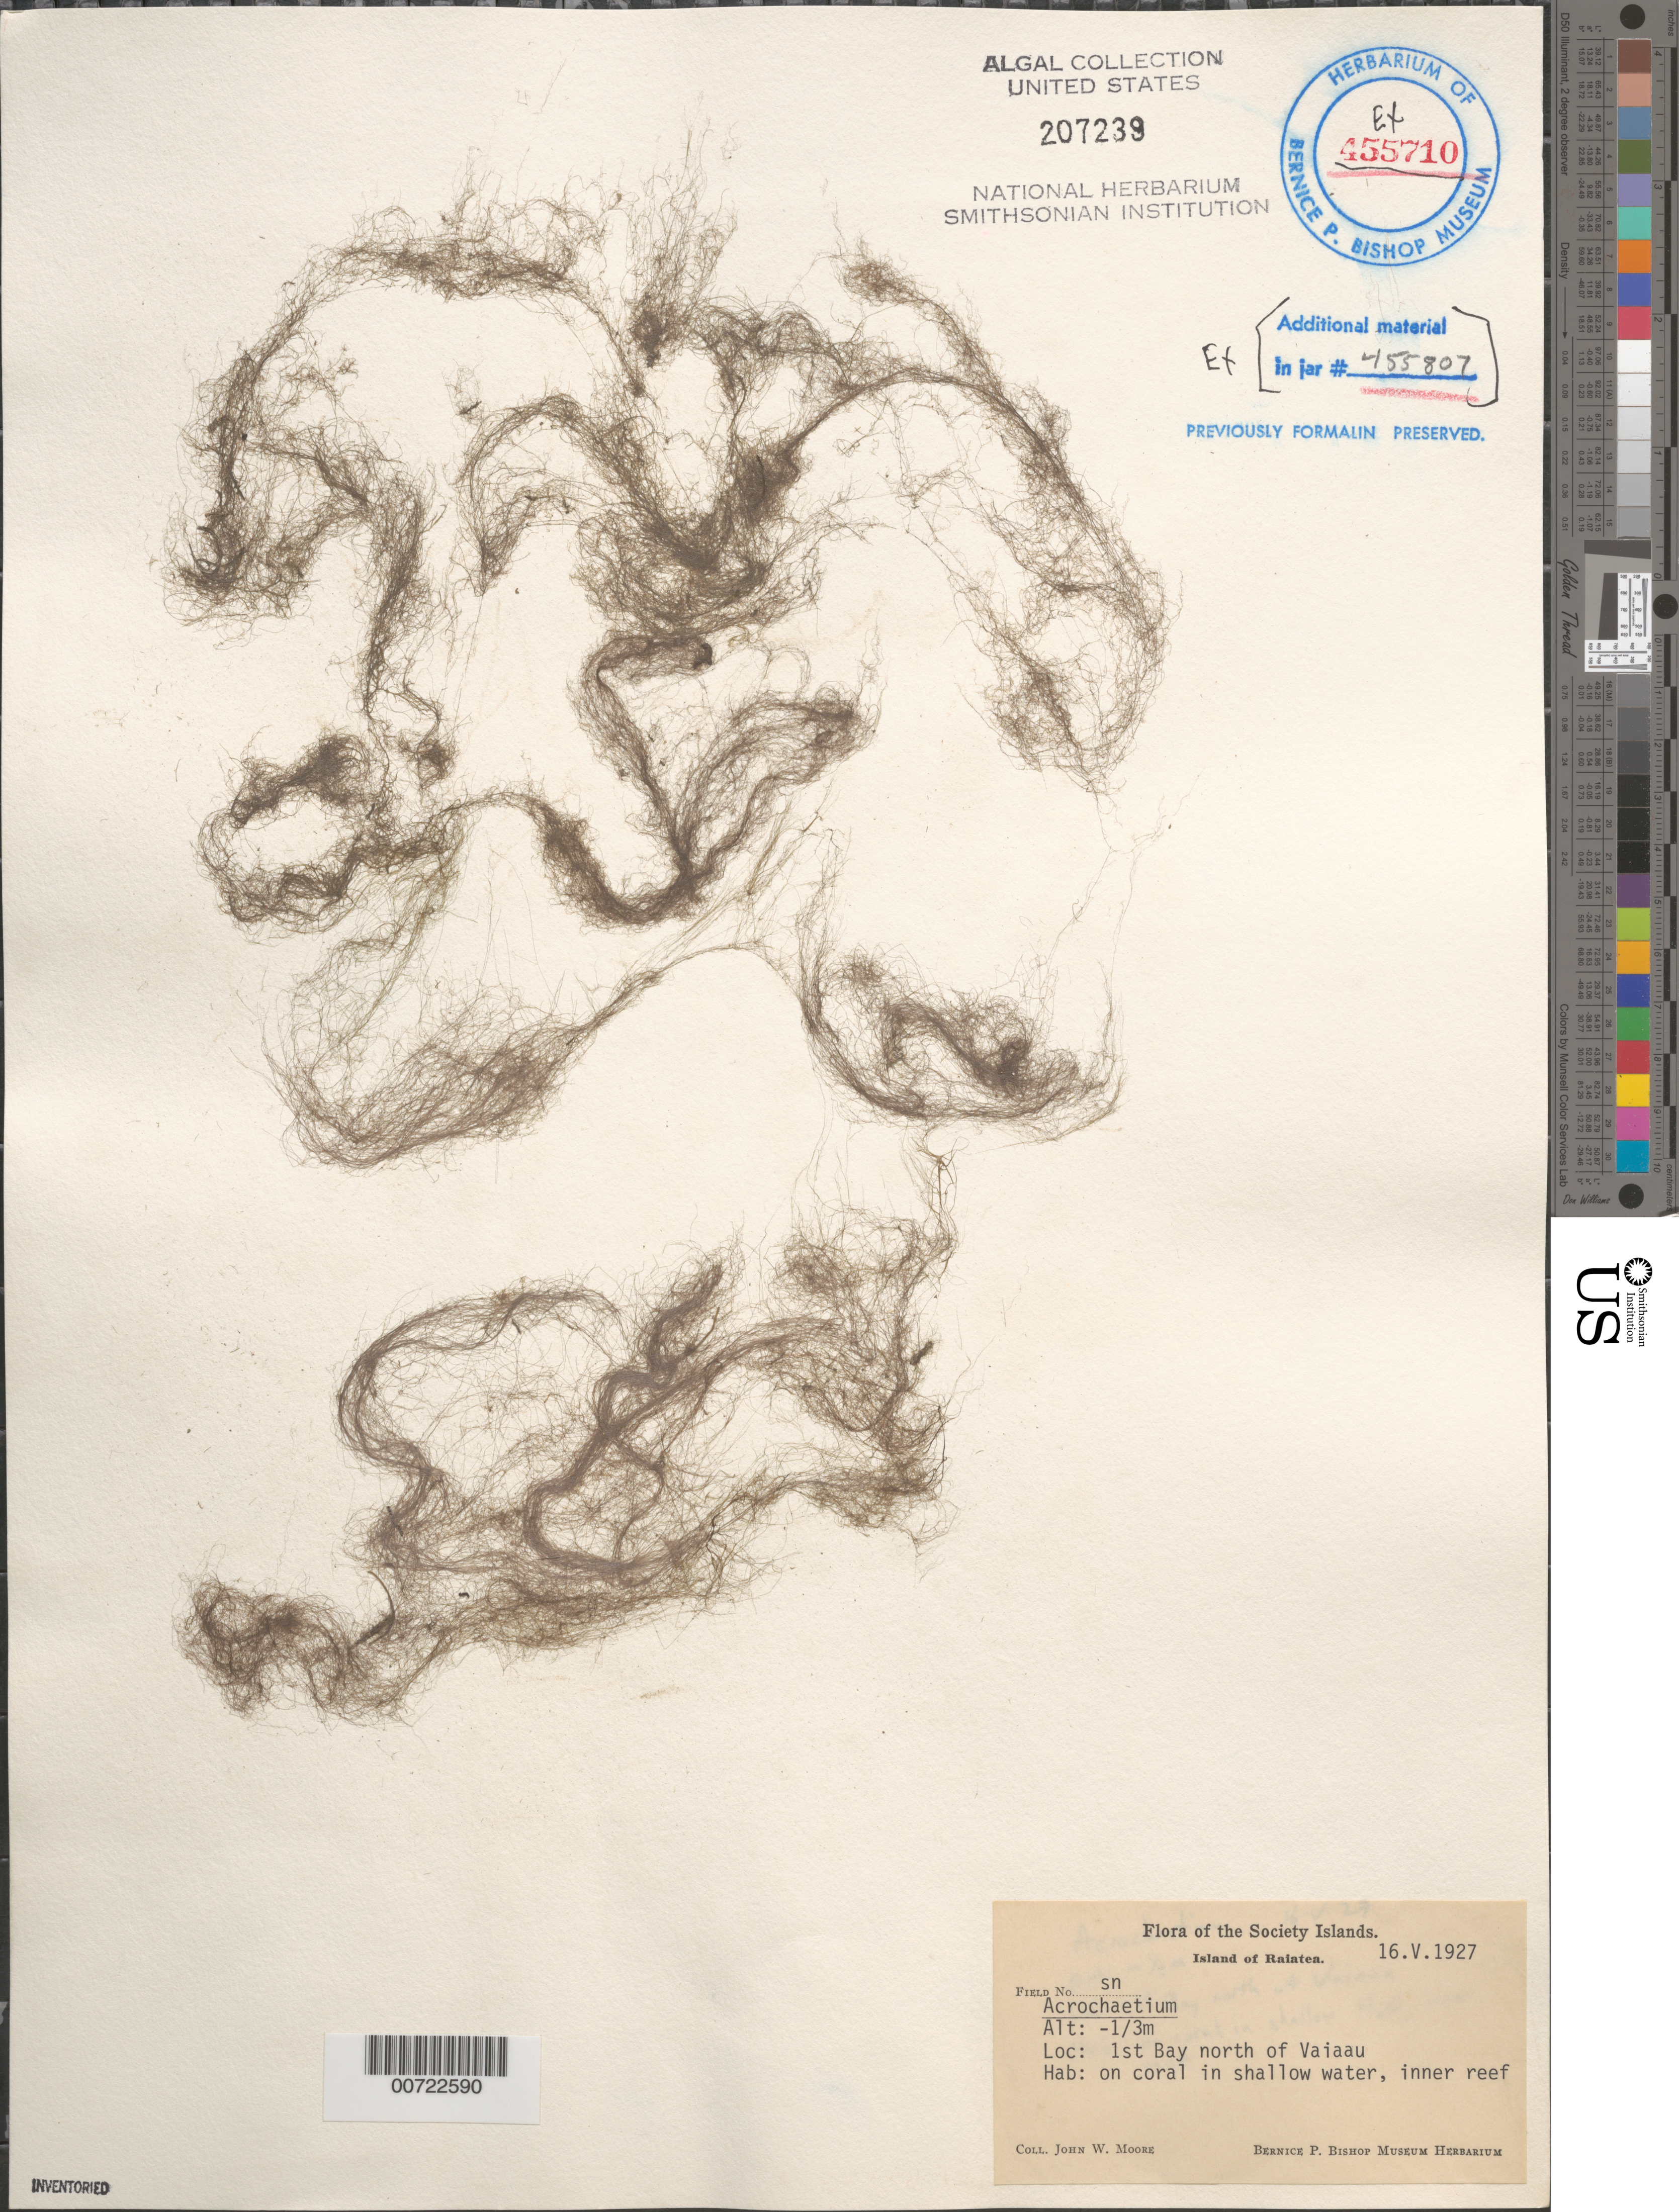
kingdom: Plantae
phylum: Rhodophyta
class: Florideophyceae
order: Acrochaetiales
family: Acrochaetiaceae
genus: Acrochaetium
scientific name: Acrochaetium sp.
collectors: J. W. Moore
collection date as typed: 16 May 1927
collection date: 1927-05-16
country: French Polynesia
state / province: Iles Sous-le-Vent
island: Raiatea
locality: First bay north of Vaiaau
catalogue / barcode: US 207239